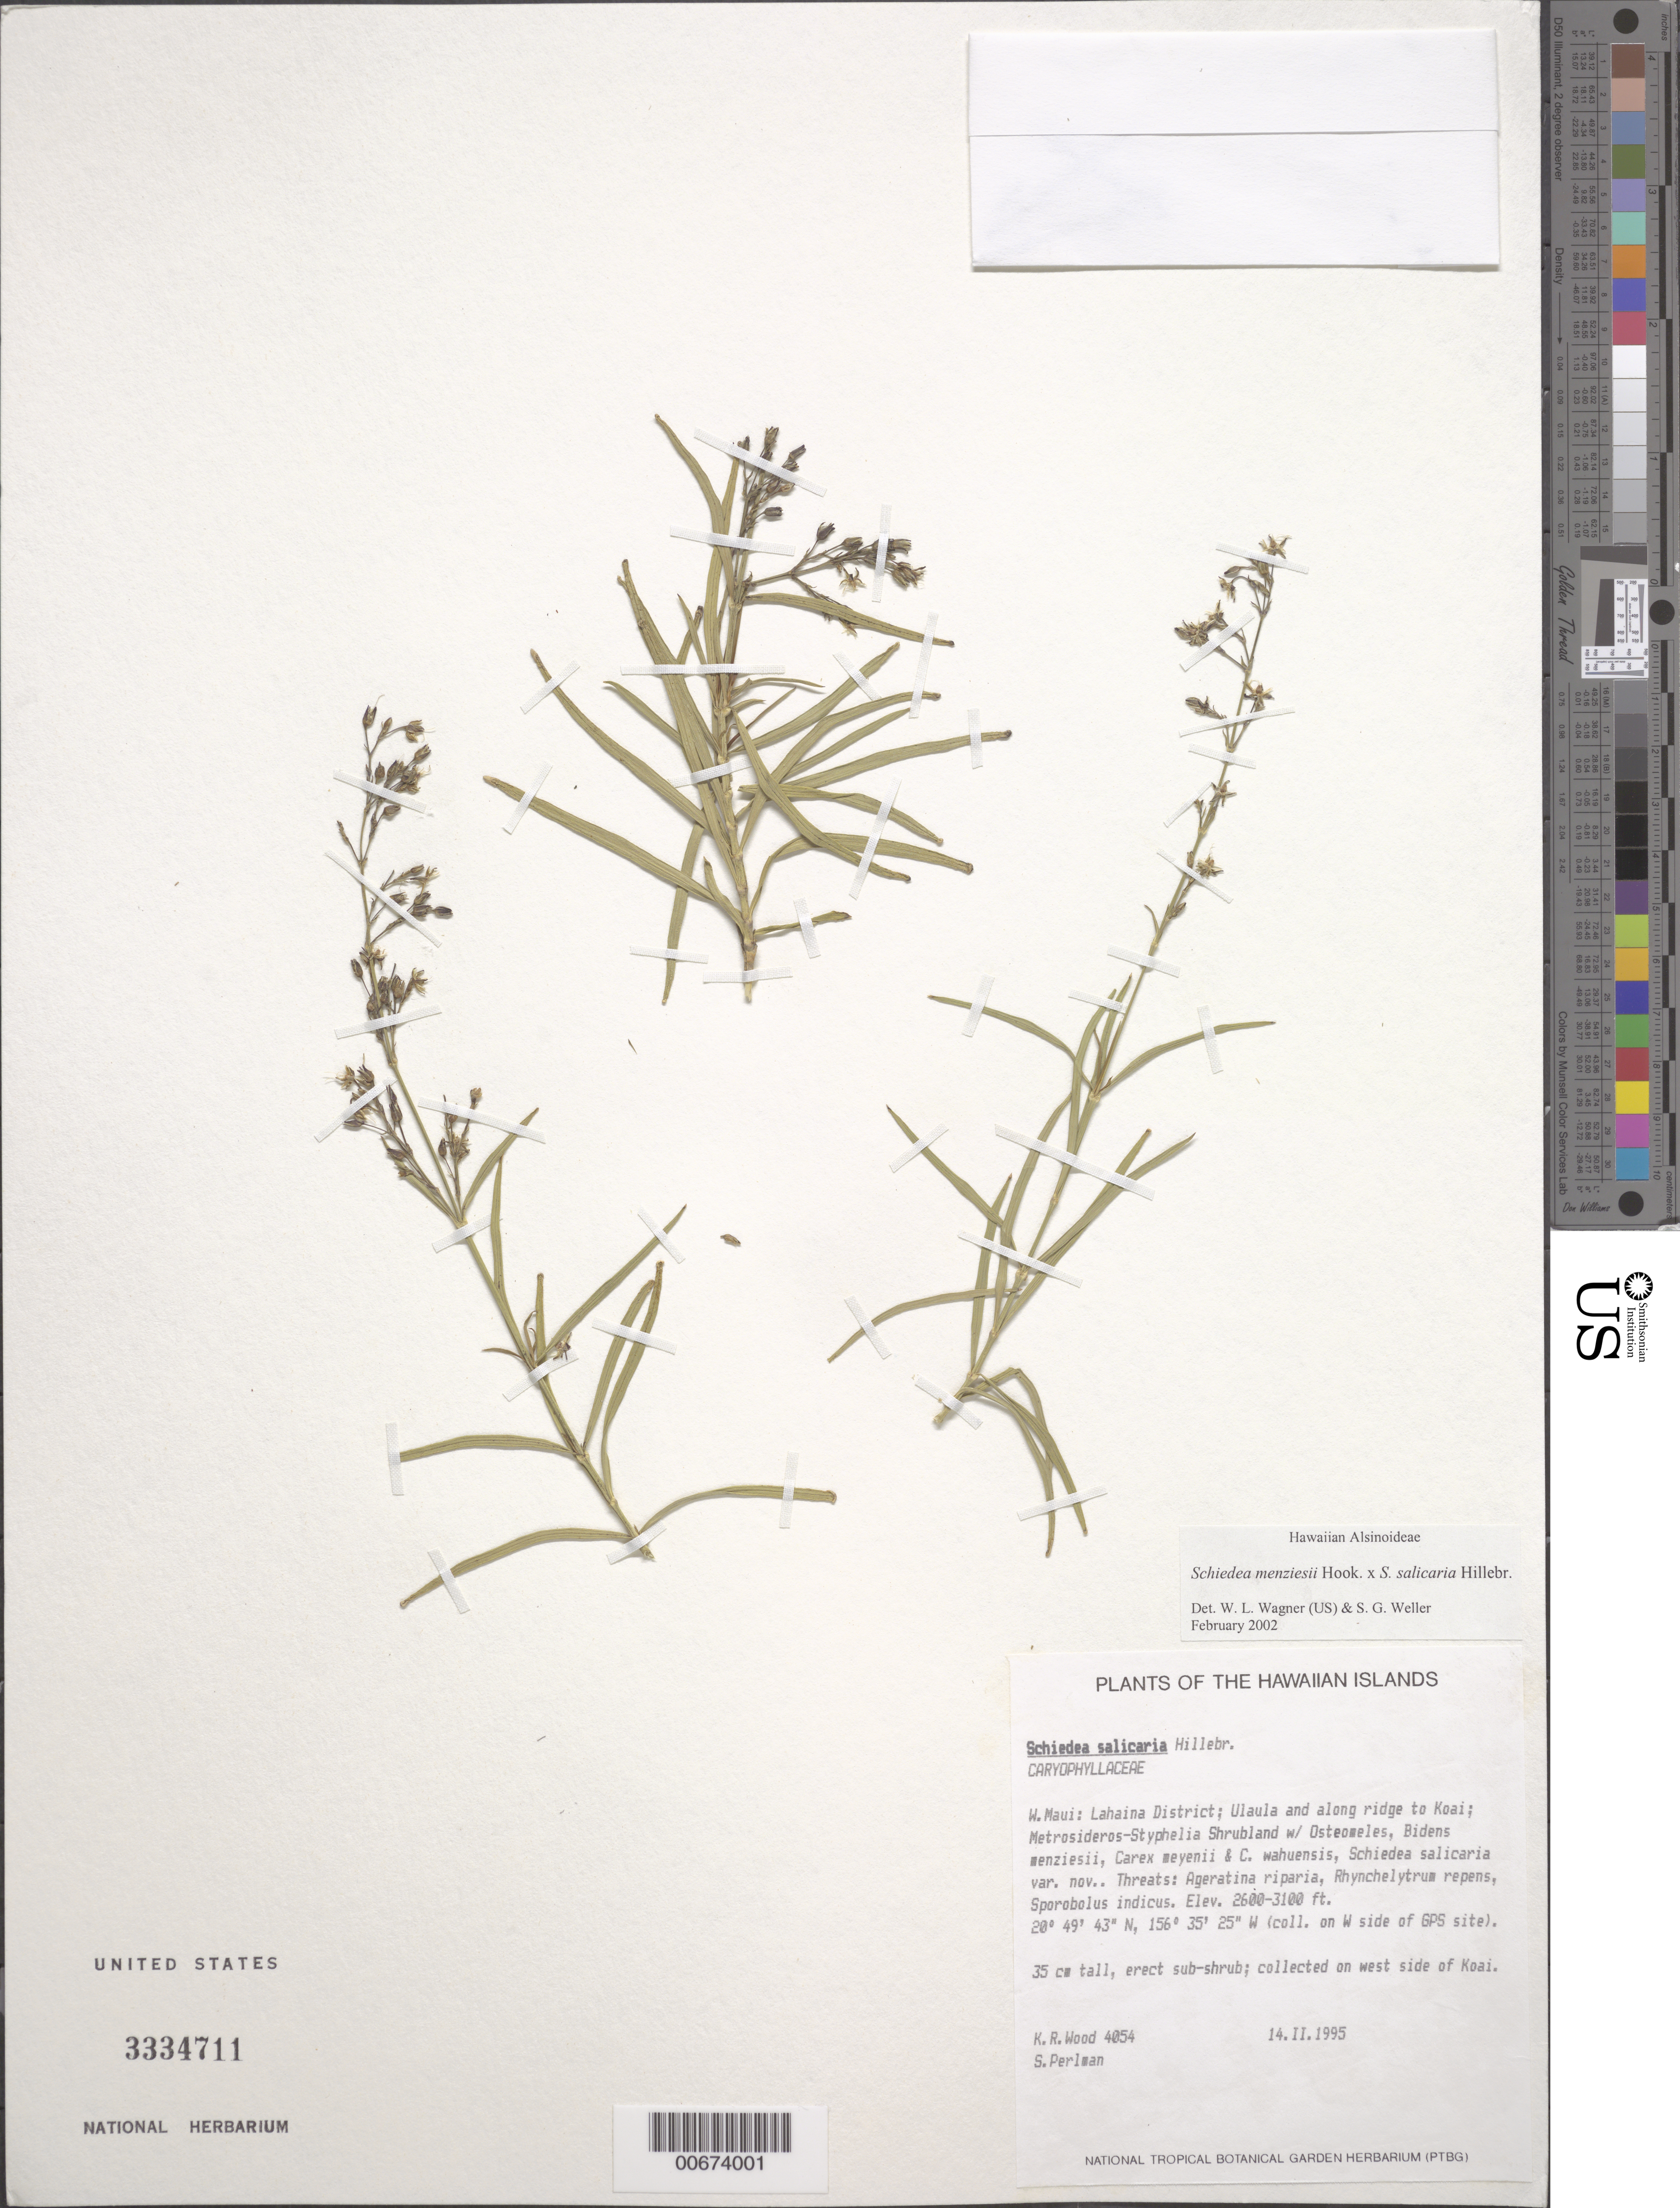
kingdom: Plantae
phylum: Tracheophyta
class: Magnoliopsida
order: Caryophyllales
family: Caryophyllaceae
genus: Schiedea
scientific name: Schiedea menziesii x S. salicaria Hillebr.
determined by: Wagner, W. L.; Weller, Stephen G.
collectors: K. R. Wood & S. P. Perlman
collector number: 4054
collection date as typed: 14 Feb 1995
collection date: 1995-02-14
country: United States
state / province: Hawaii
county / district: Maui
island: Maui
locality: West Maui, Lahaina District, Ulaula and along ridge to Koai, W side of Koai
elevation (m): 792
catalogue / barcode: US 3334711